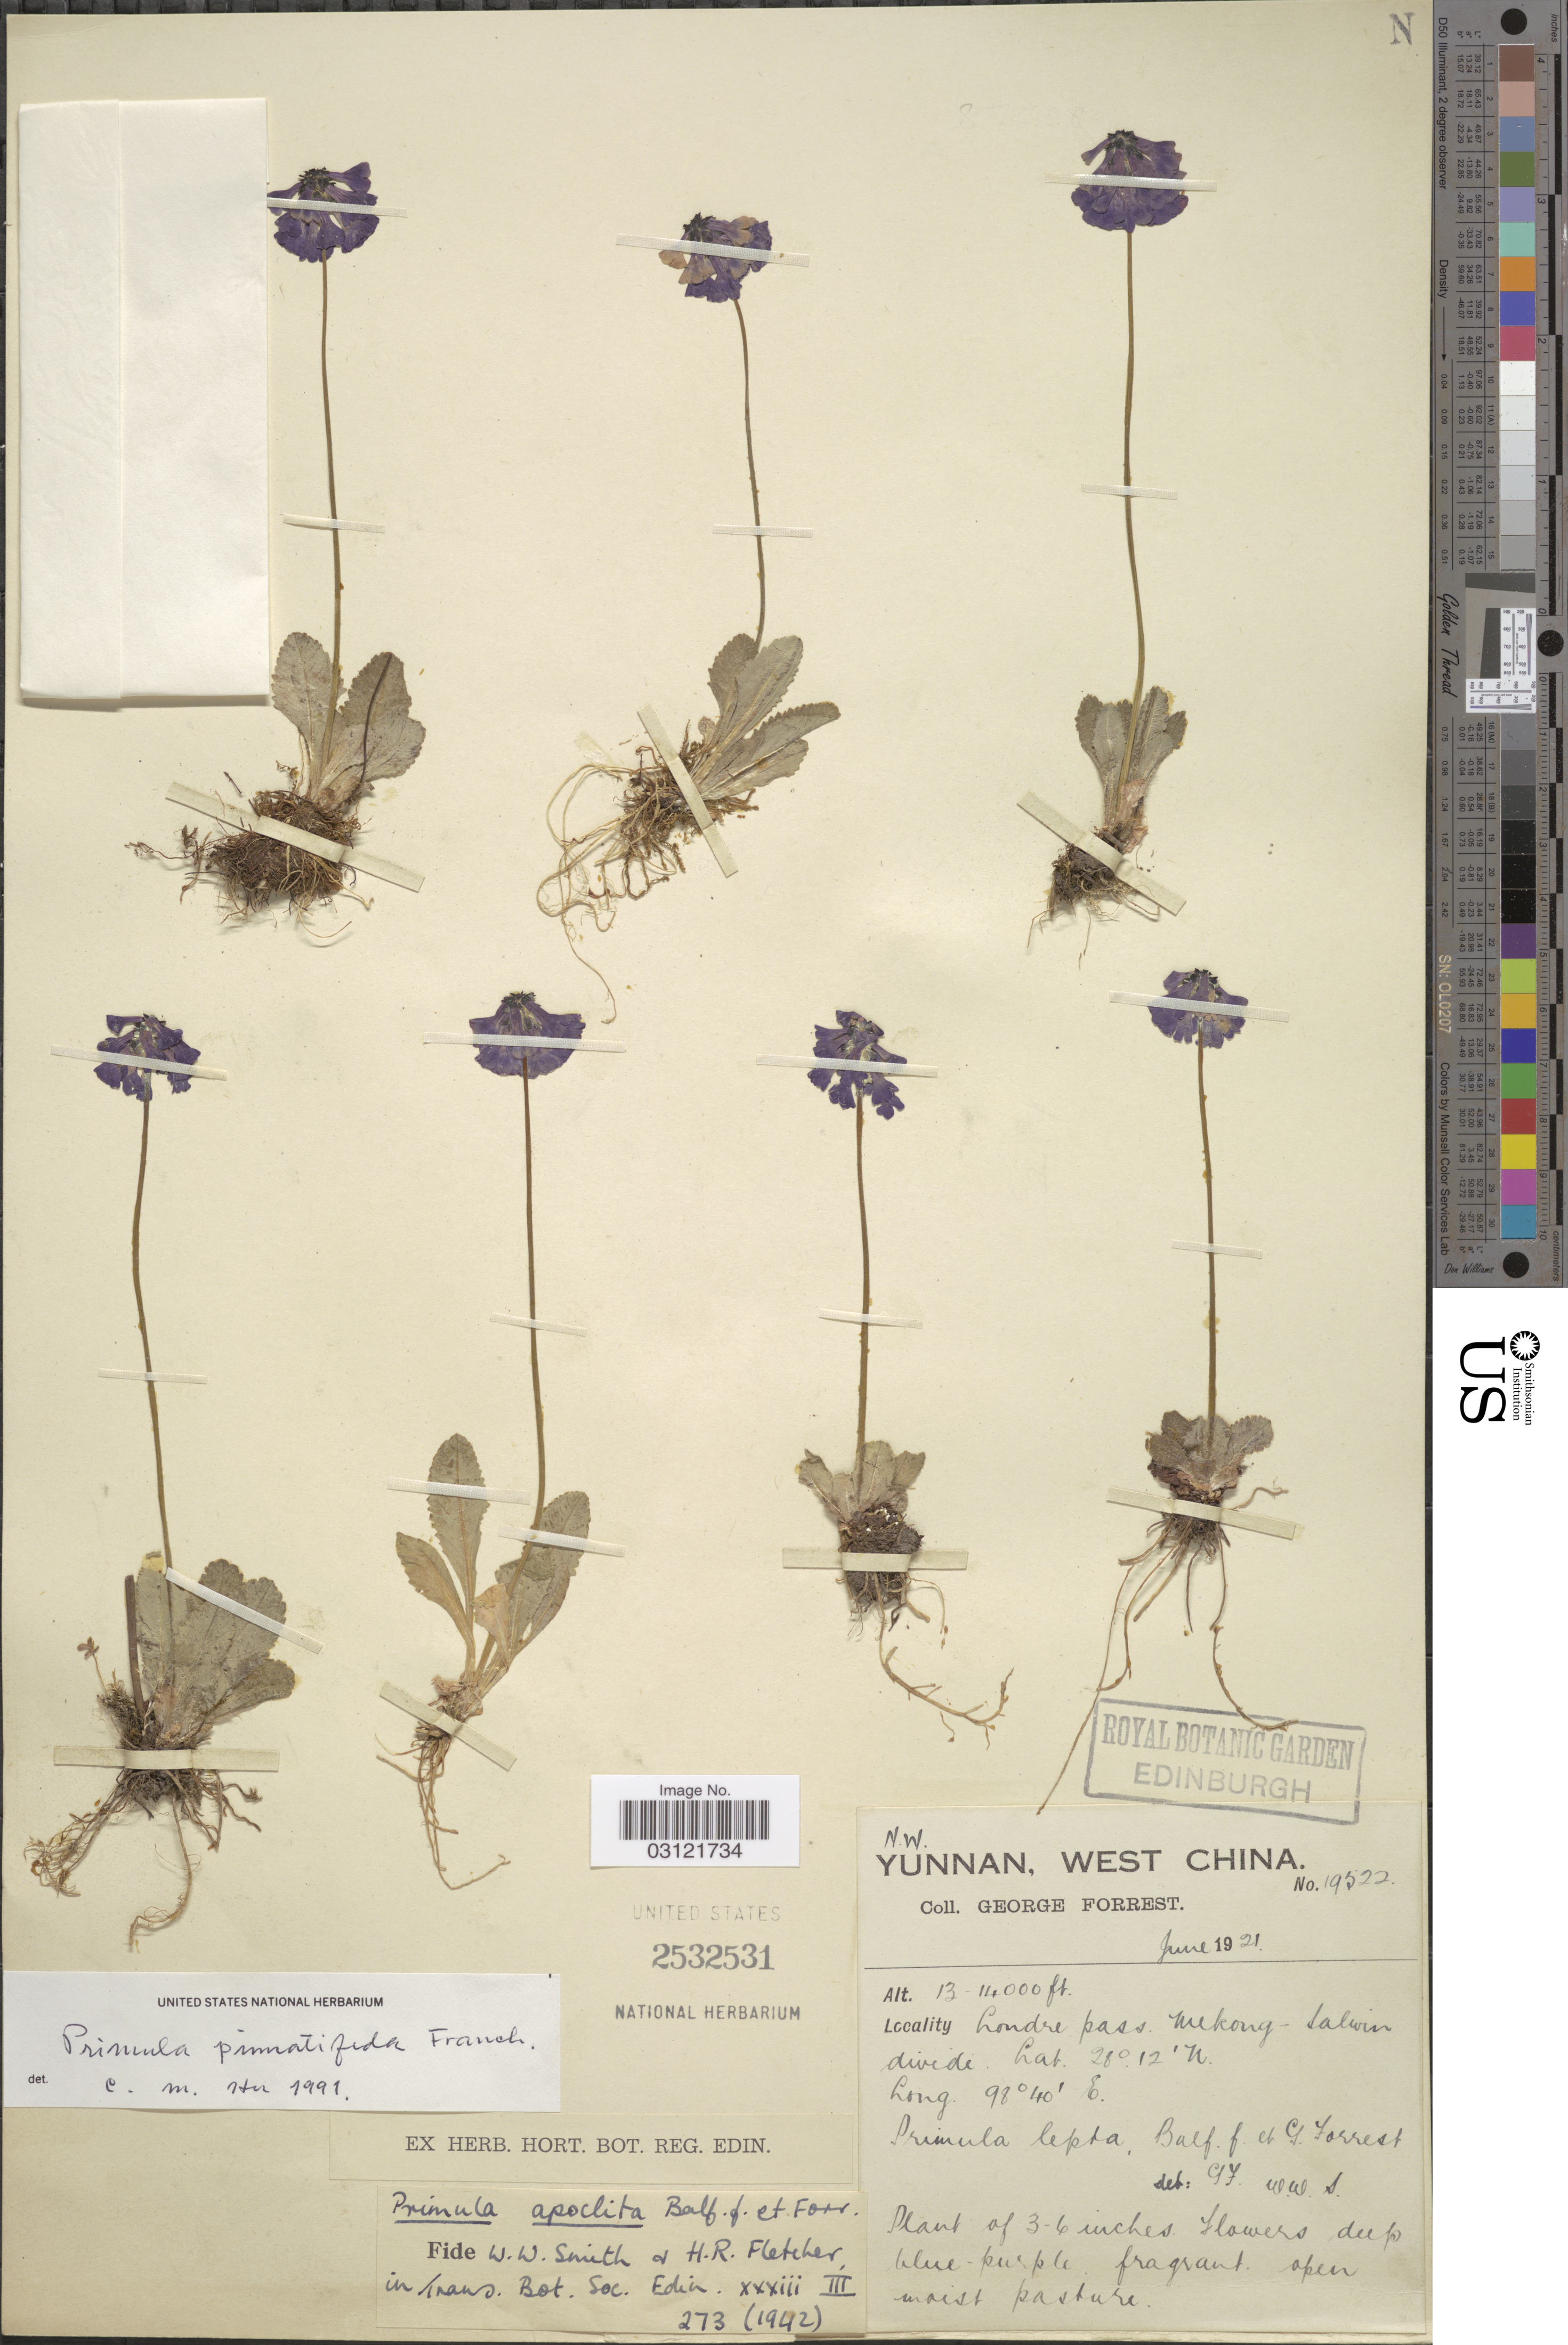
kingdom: Plantae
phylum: Tracheophyta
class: Magnoliopsida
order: Ericales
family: Primulaceae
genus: Primula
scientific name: Primula pinnatifida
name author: Franch.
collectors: G. Forrest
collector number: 19522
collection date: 1921-06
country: China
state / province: Yunnan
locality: N.W. Yunnan, West China. Londre pass. Mekong-Salwin divide.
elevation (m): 3962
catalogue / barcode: US 2532531